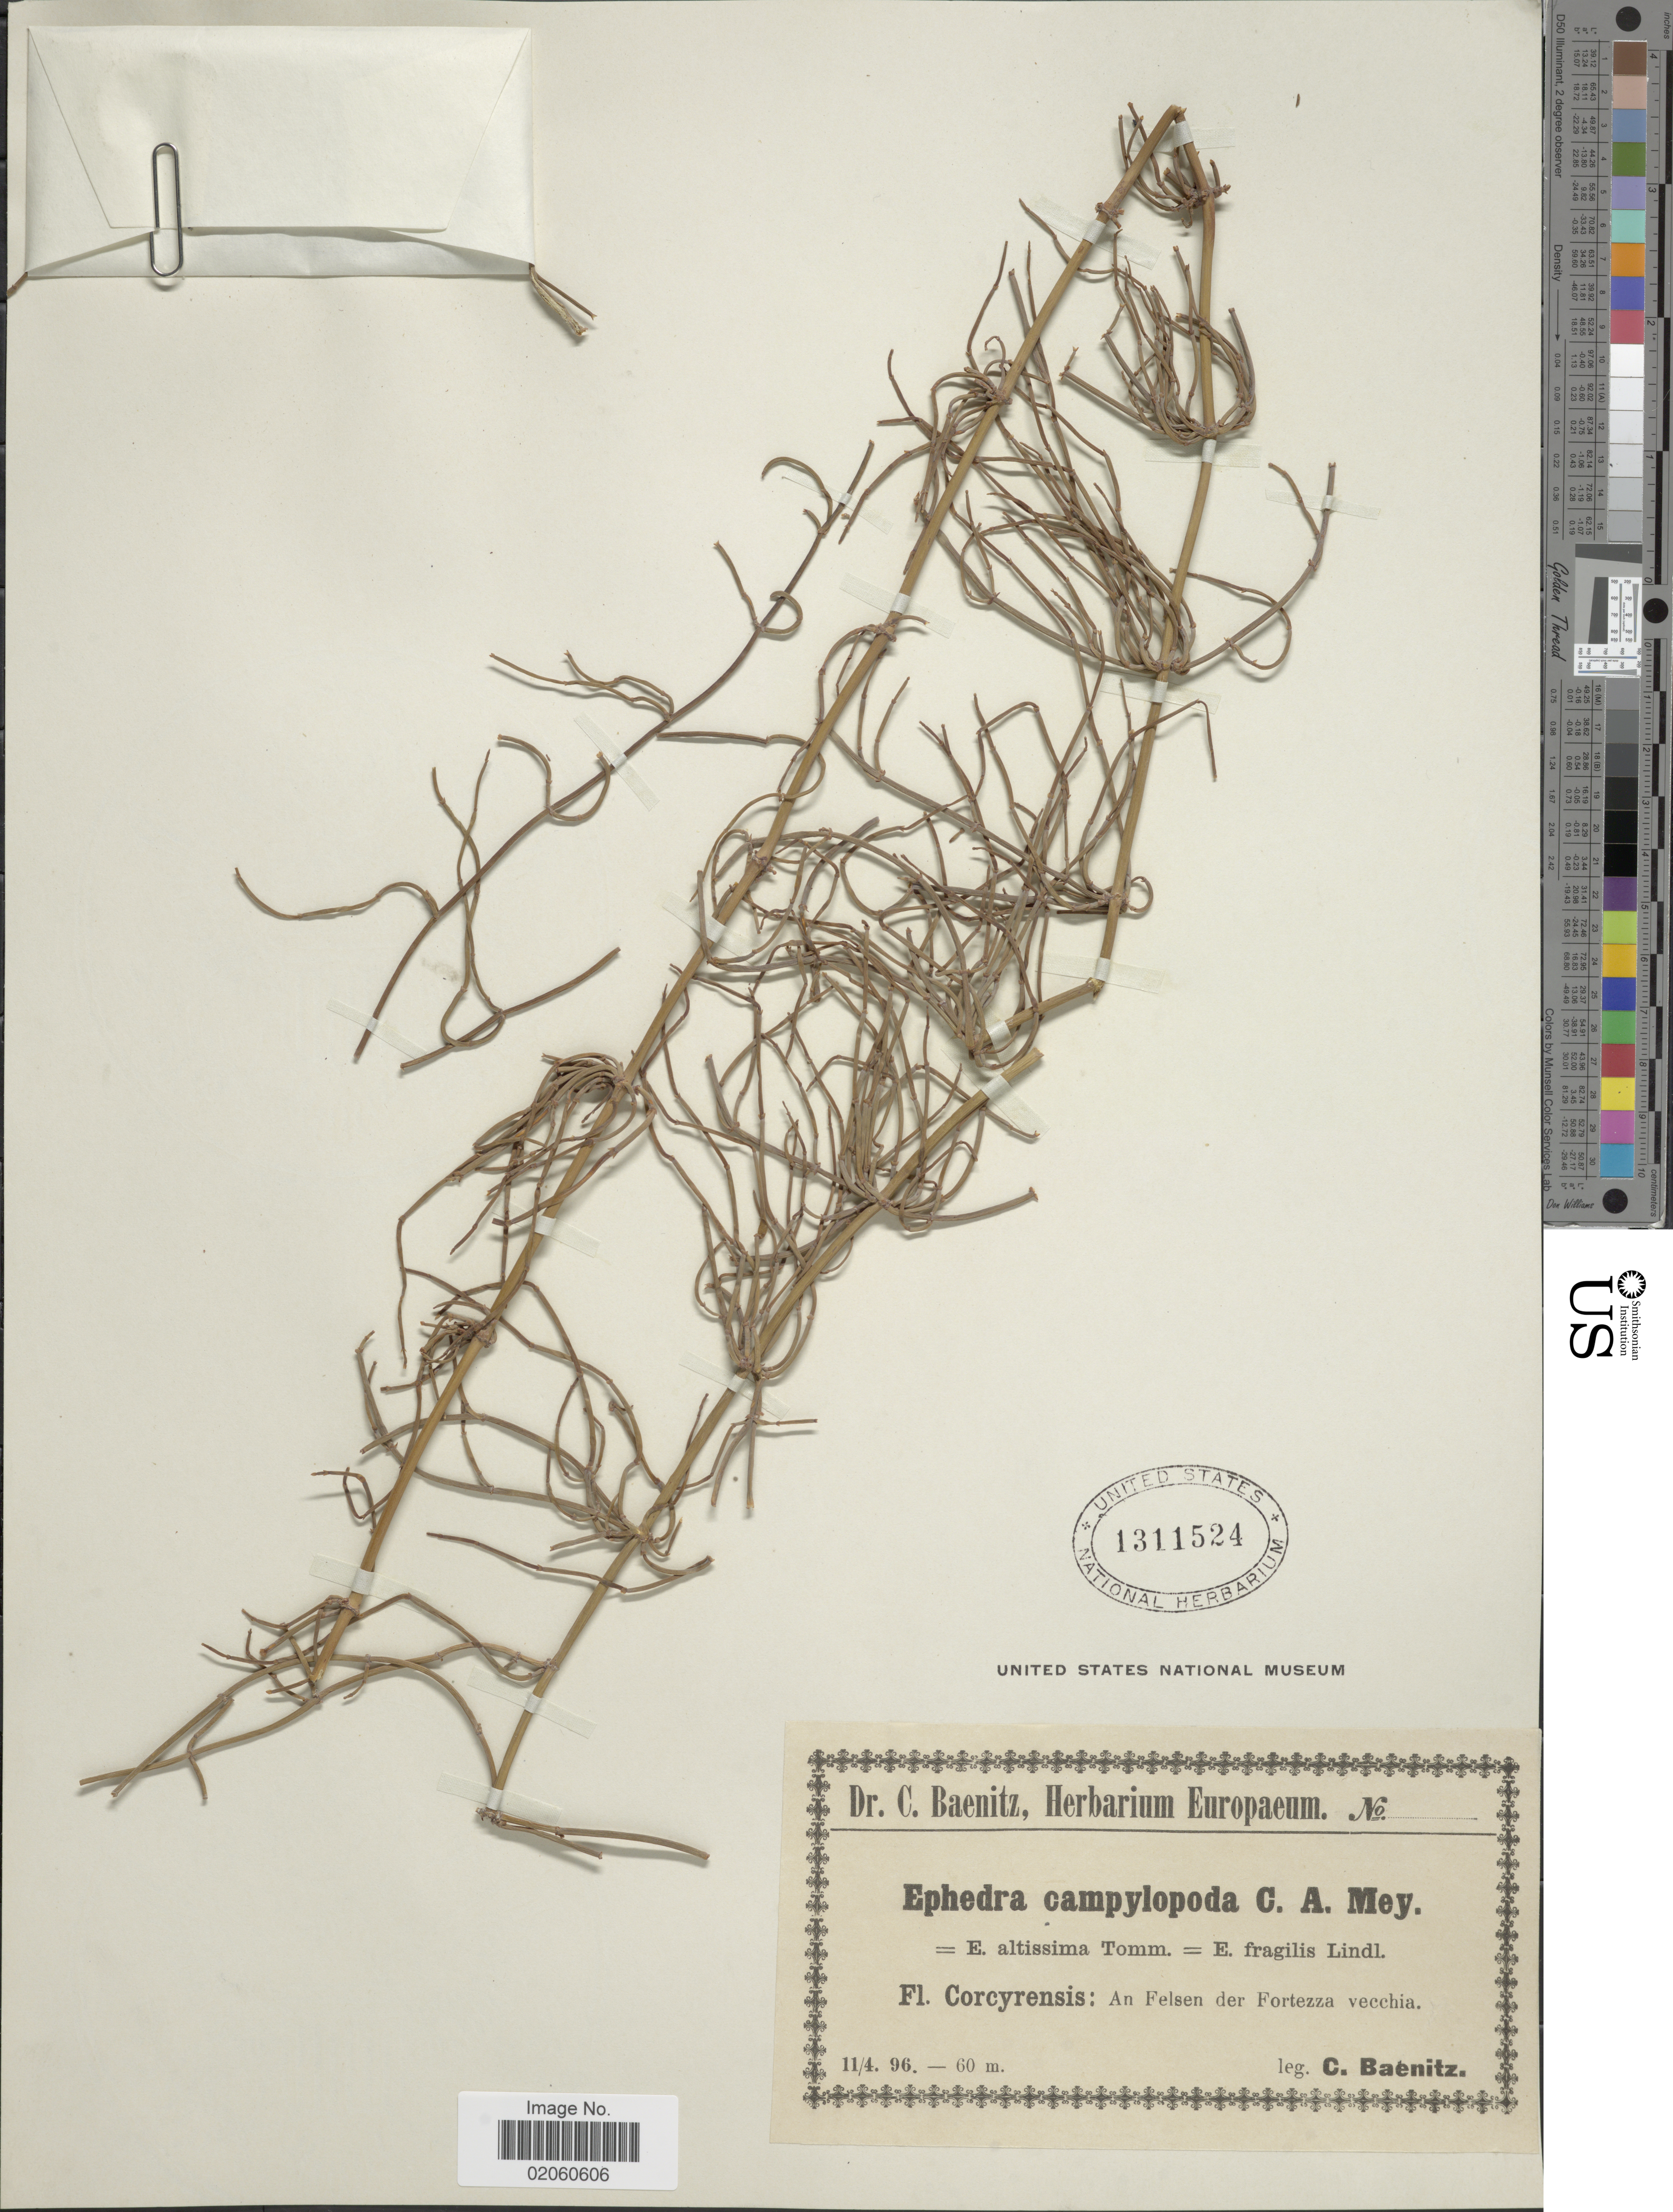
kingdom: Plantae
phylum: Tracheophyta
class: Gnetopsida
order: Ephedrales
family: Ephedraceae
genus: Ephedra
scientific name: Ephedra campylopoda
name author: C.A. Mey.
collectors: C. G. Baenitz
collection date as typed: Transcribed d/m/y: 11/4/96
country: Italy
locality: Corcyrensis: An Felsen der Fortezza vecchia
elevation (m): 60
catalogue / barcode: US 1311524